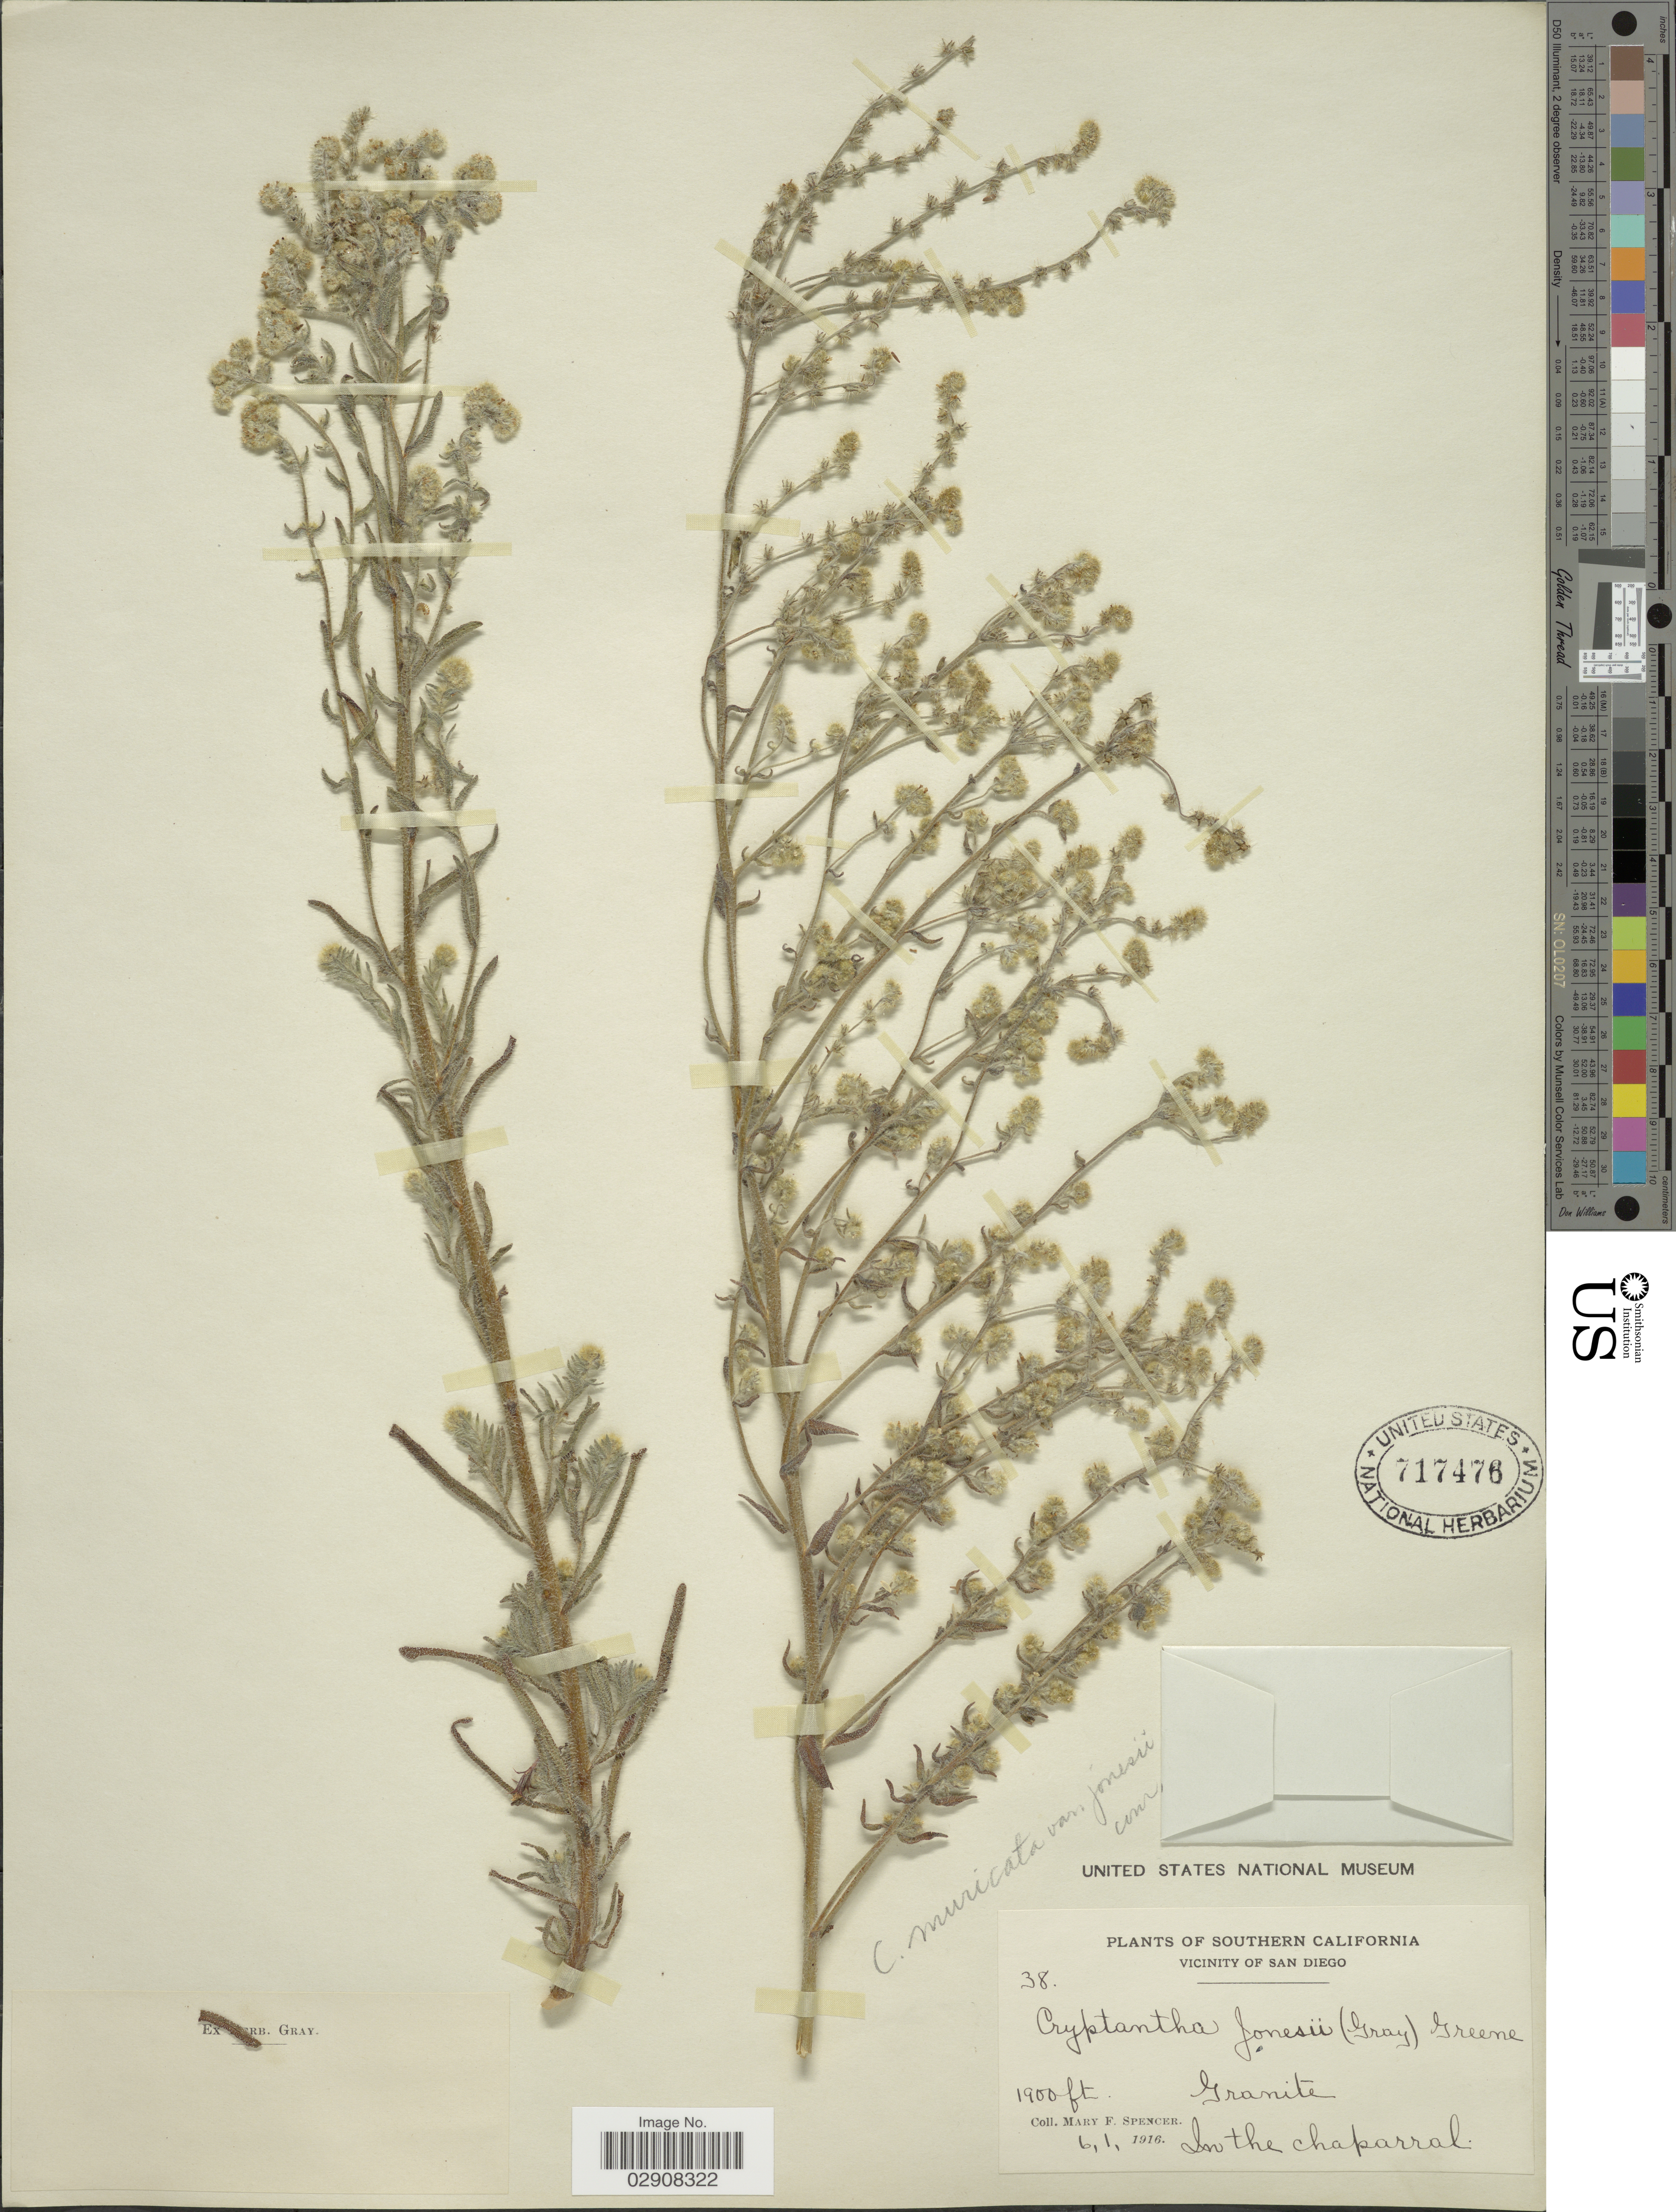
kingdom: Plantae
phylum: Tracheophyta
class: Magnoliopsida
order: Boraginales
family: Boraginaceae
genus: Cryptantha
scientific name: Cryptantha muricata var. jonesii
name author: (A. Gray) I.M. Johnst.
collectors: M. Spencer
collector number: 38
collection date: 1916-06-01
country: United States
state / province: California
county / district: San Diego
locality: Southern California. Vicinity of San Diego. Granite. In the chaparral.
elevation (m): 579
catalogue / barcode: US 717476